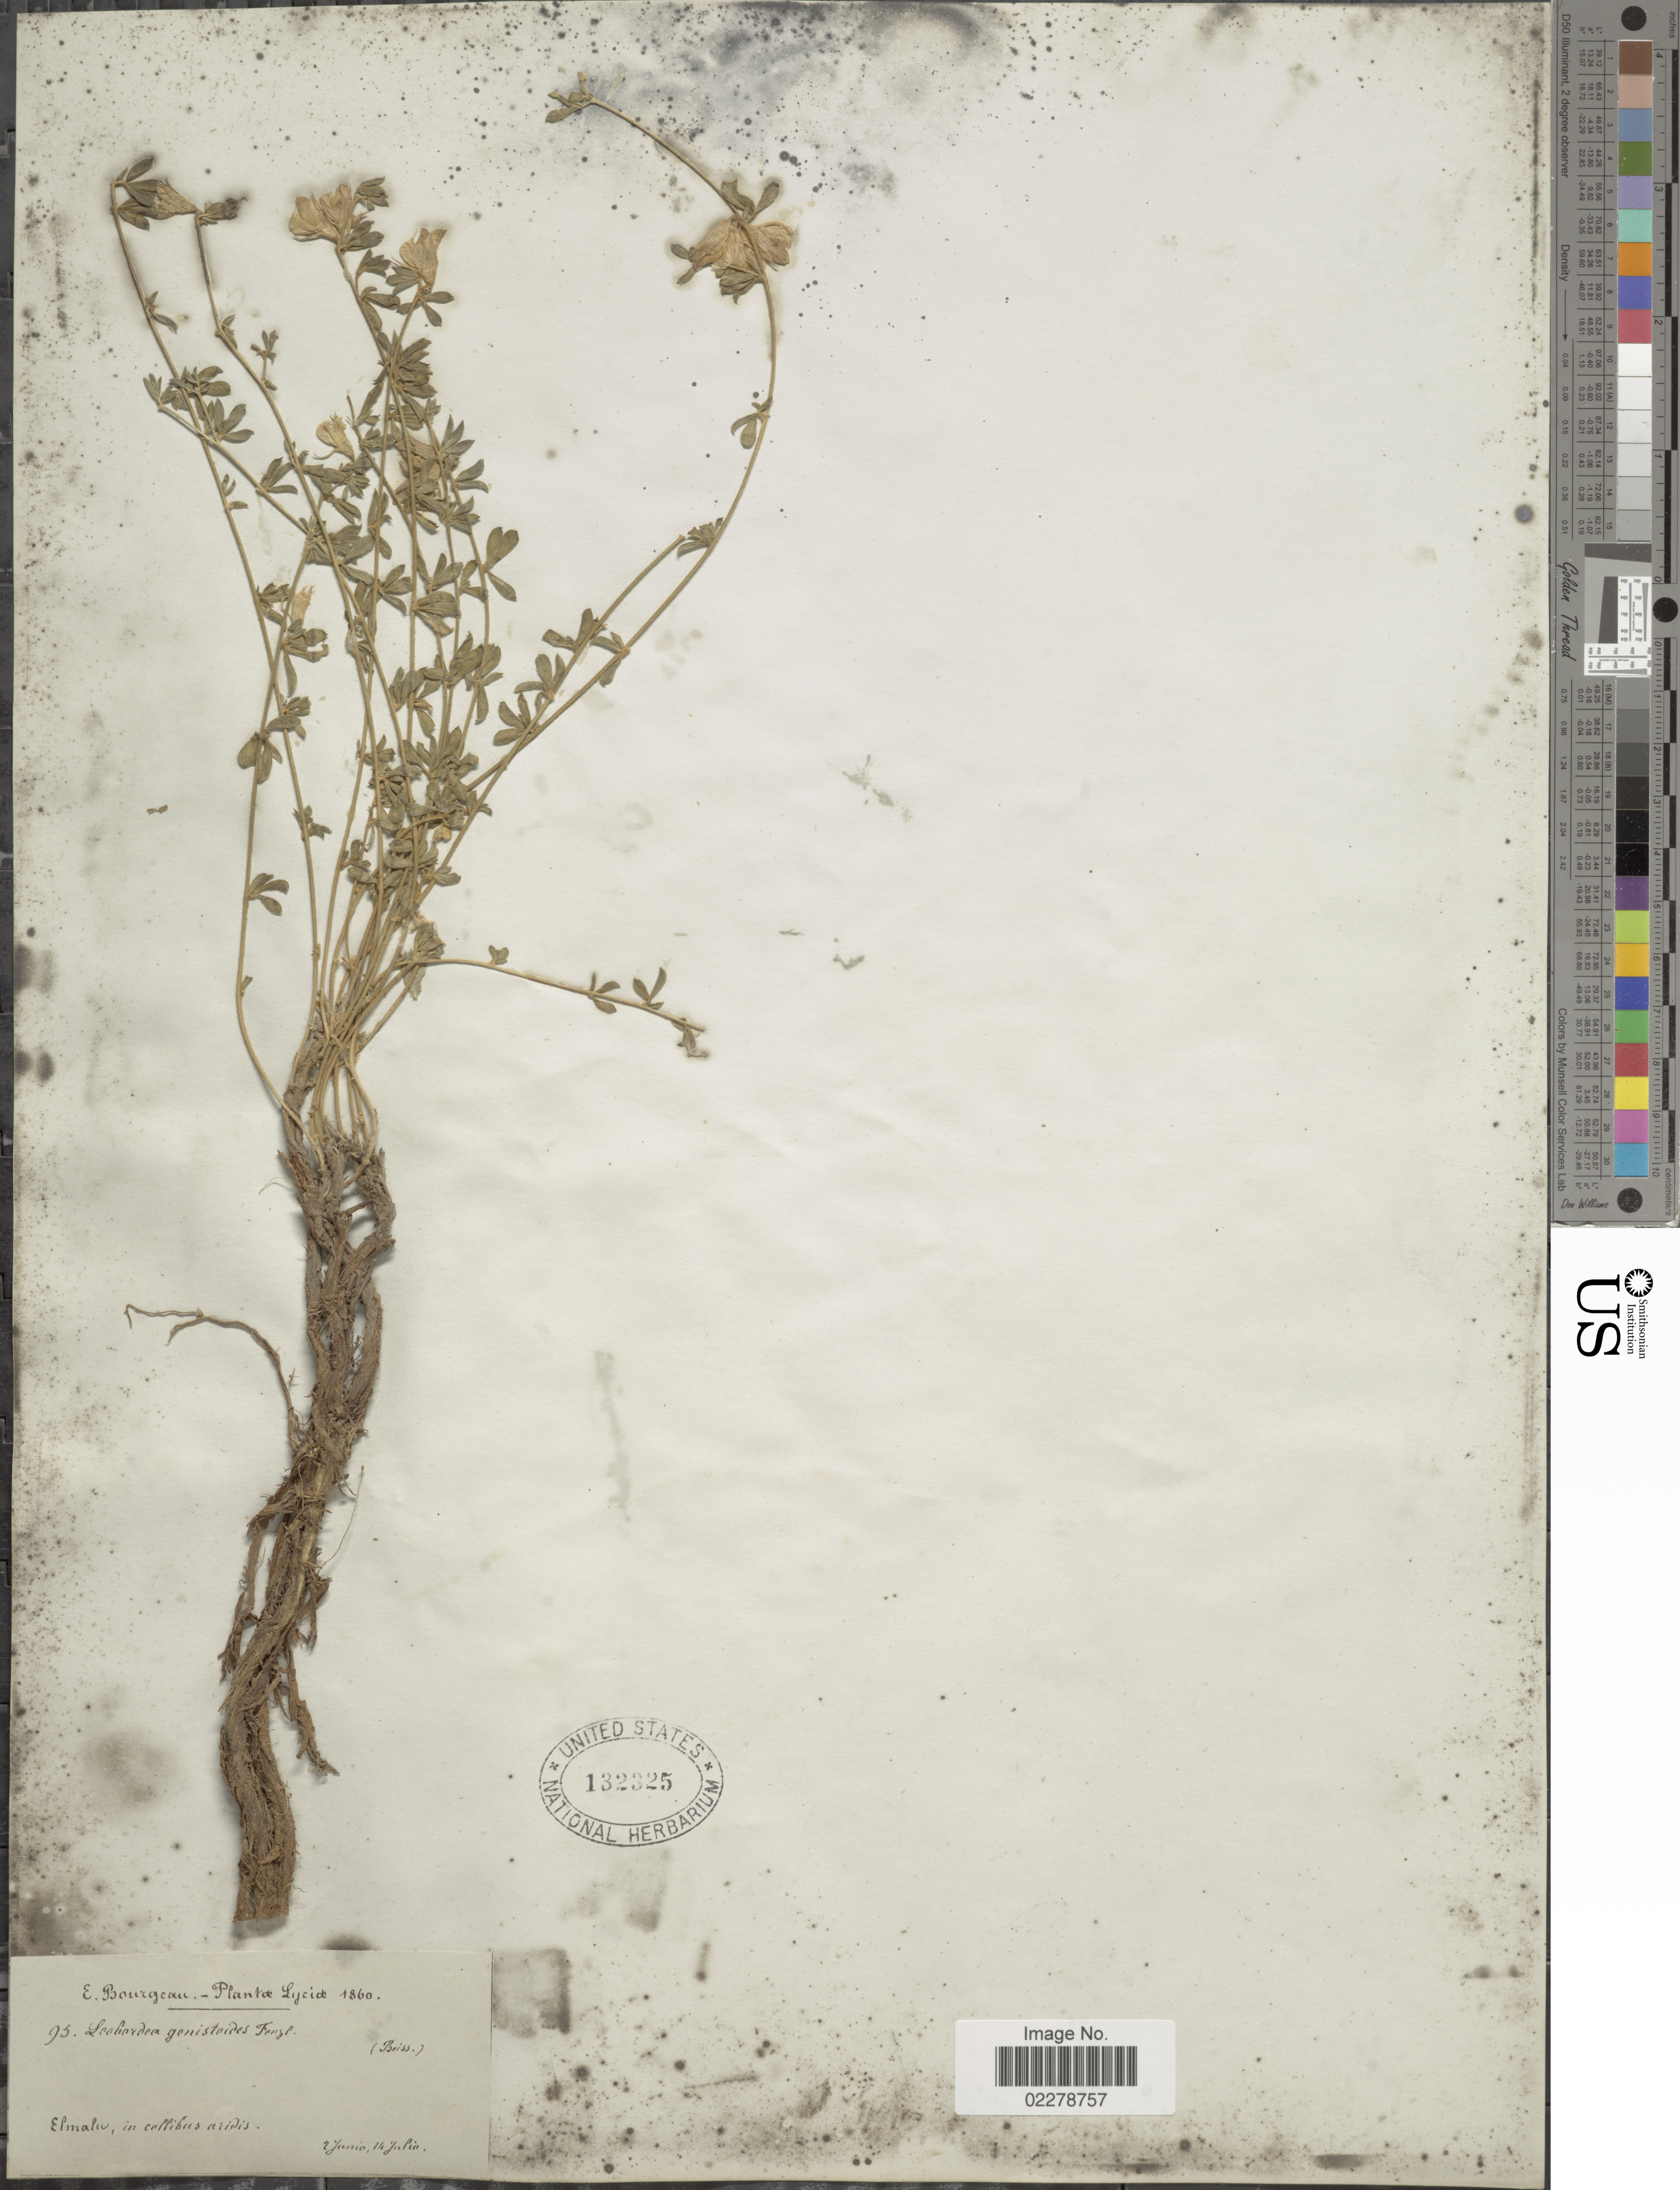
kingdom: Plantae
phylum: Tracheophyta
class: Magnoliopsida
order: Fabales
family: Fabaceae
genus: Lotononis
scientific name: Lotononis genistoides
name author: (Fenzl) Benth.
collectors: E. Bourgeau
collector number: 95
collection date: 1860-06-02/1860-07-14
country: Turkey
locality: Lycide. Elmaliv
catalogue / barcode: US 132325